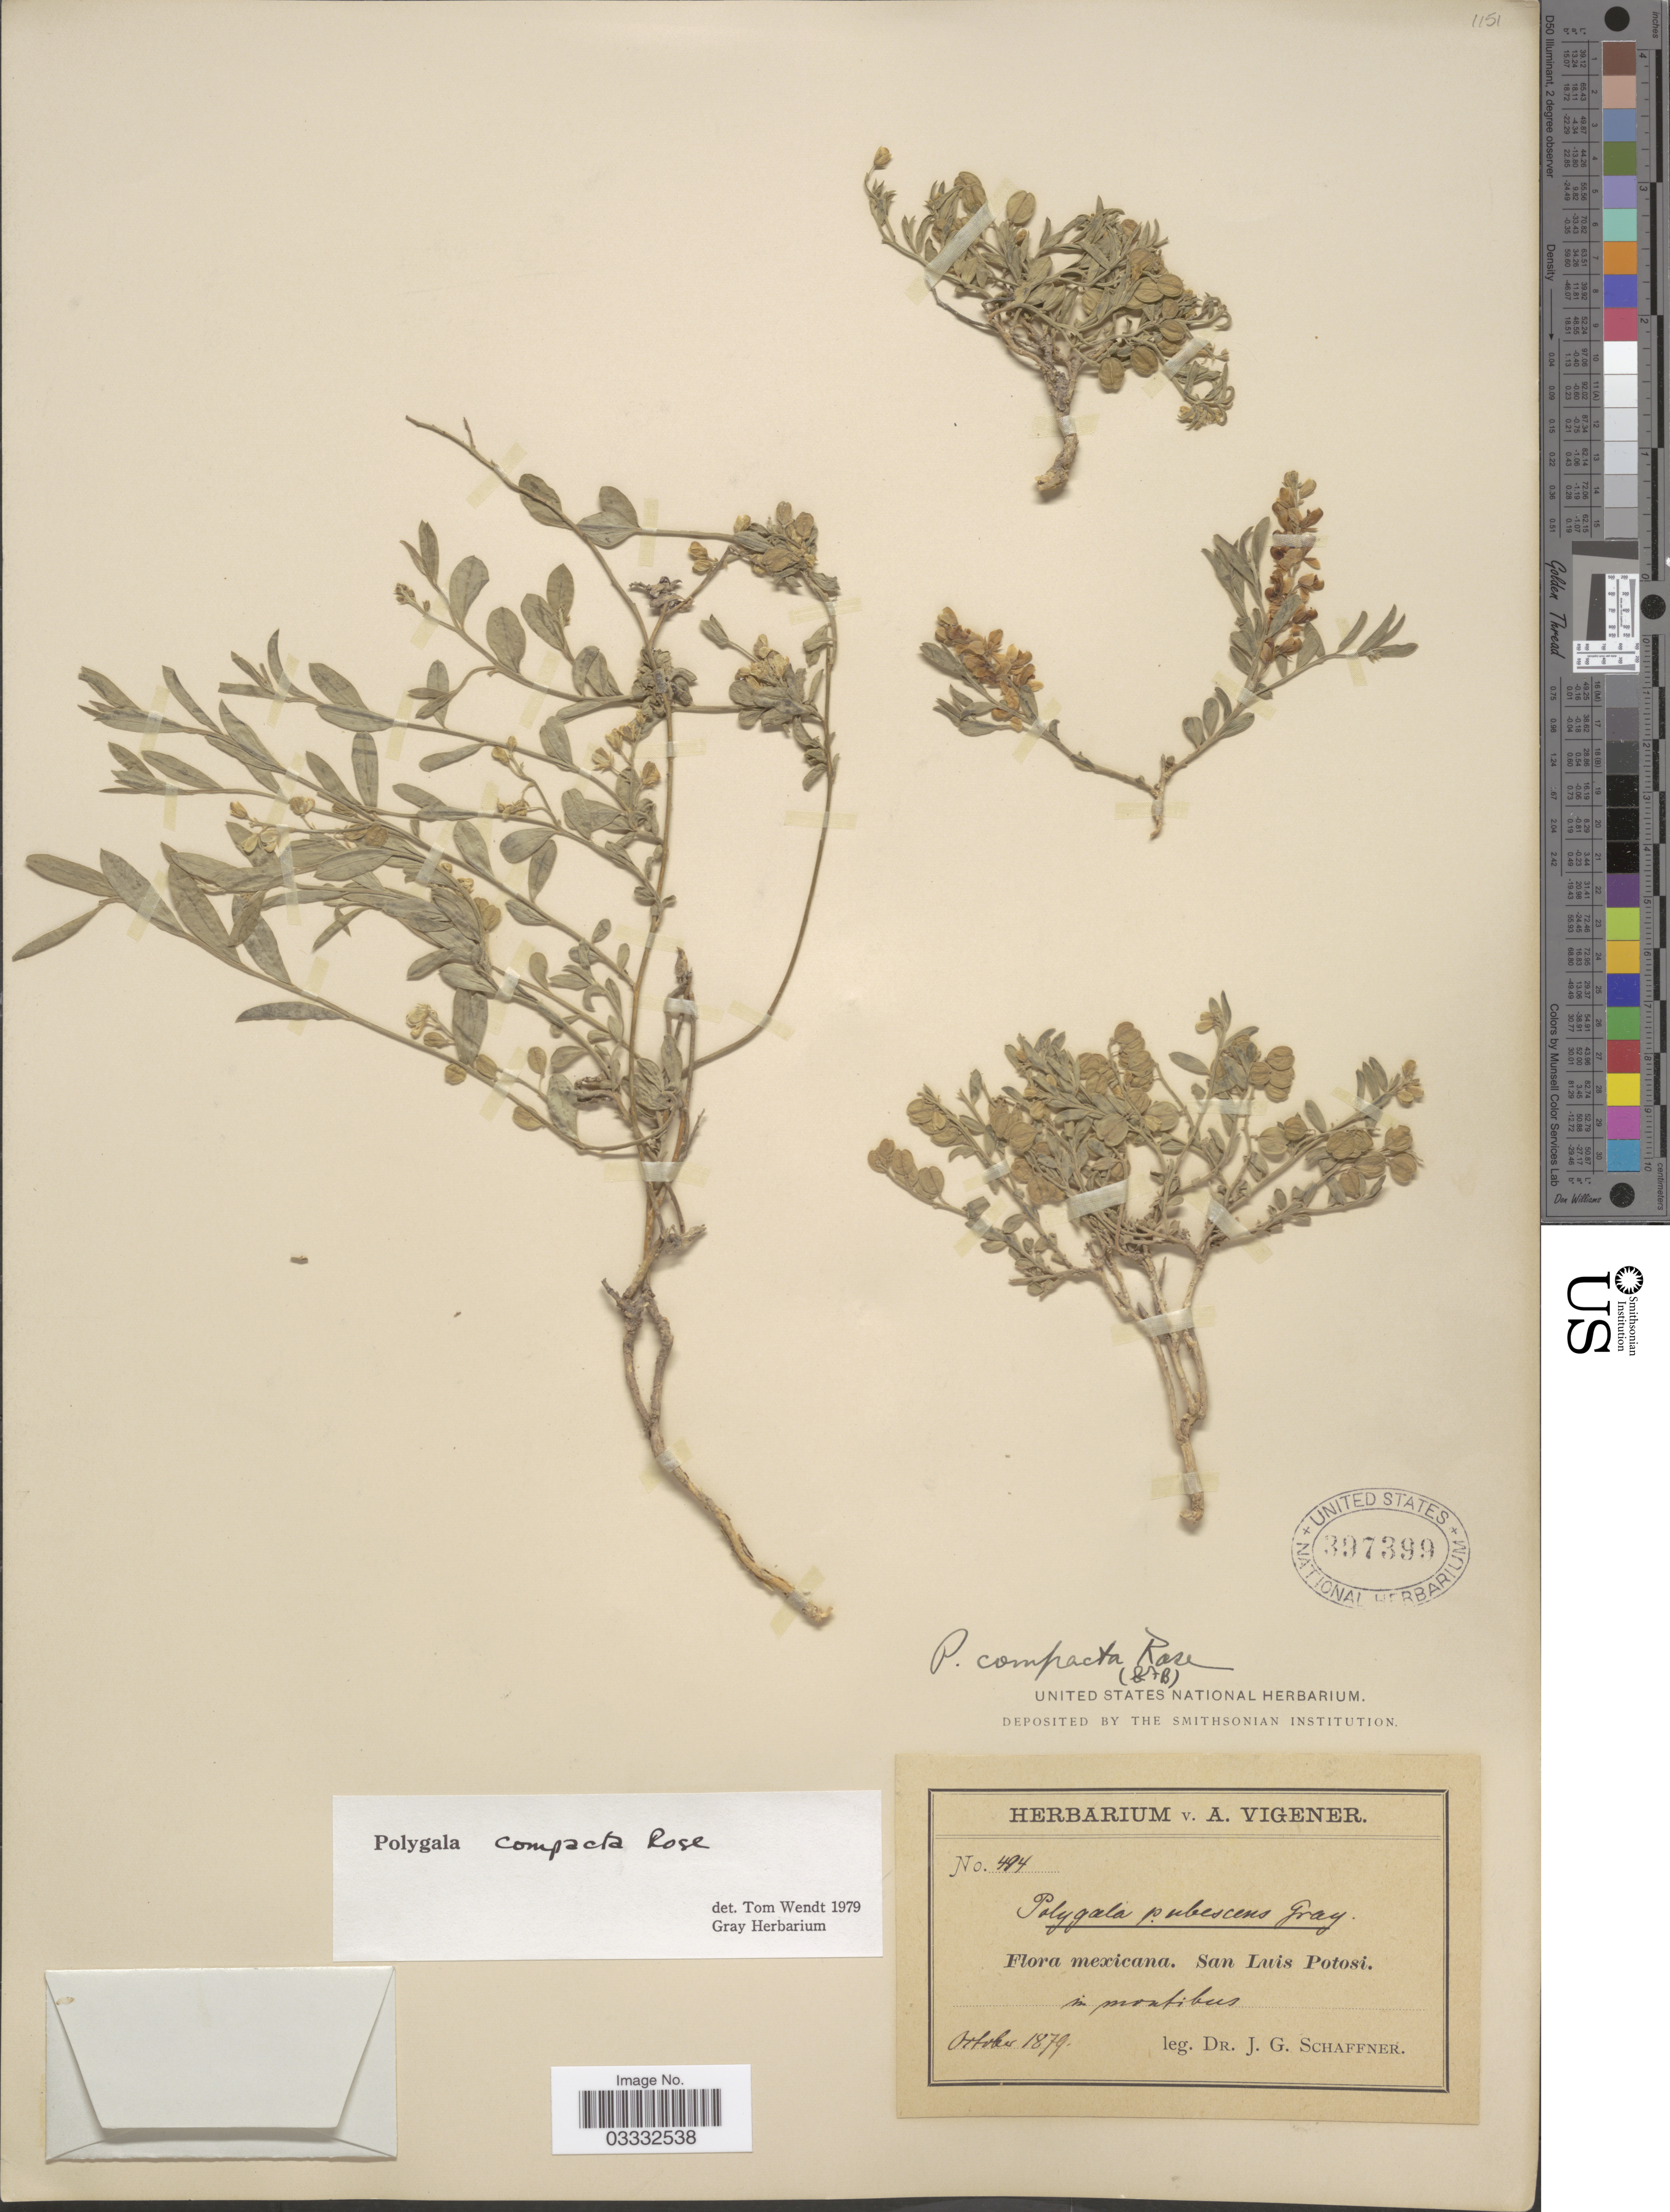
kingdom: Plantae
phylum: Tracheophyta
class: Magnoliopsida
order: Fabales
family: Polygalaceae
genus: Polygala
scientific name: Polygala compacta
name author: Rose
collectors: J. G. Schaffner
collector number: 494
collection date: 1879-10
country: Mexico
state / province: San Luis Potosí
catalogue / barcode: US 397399